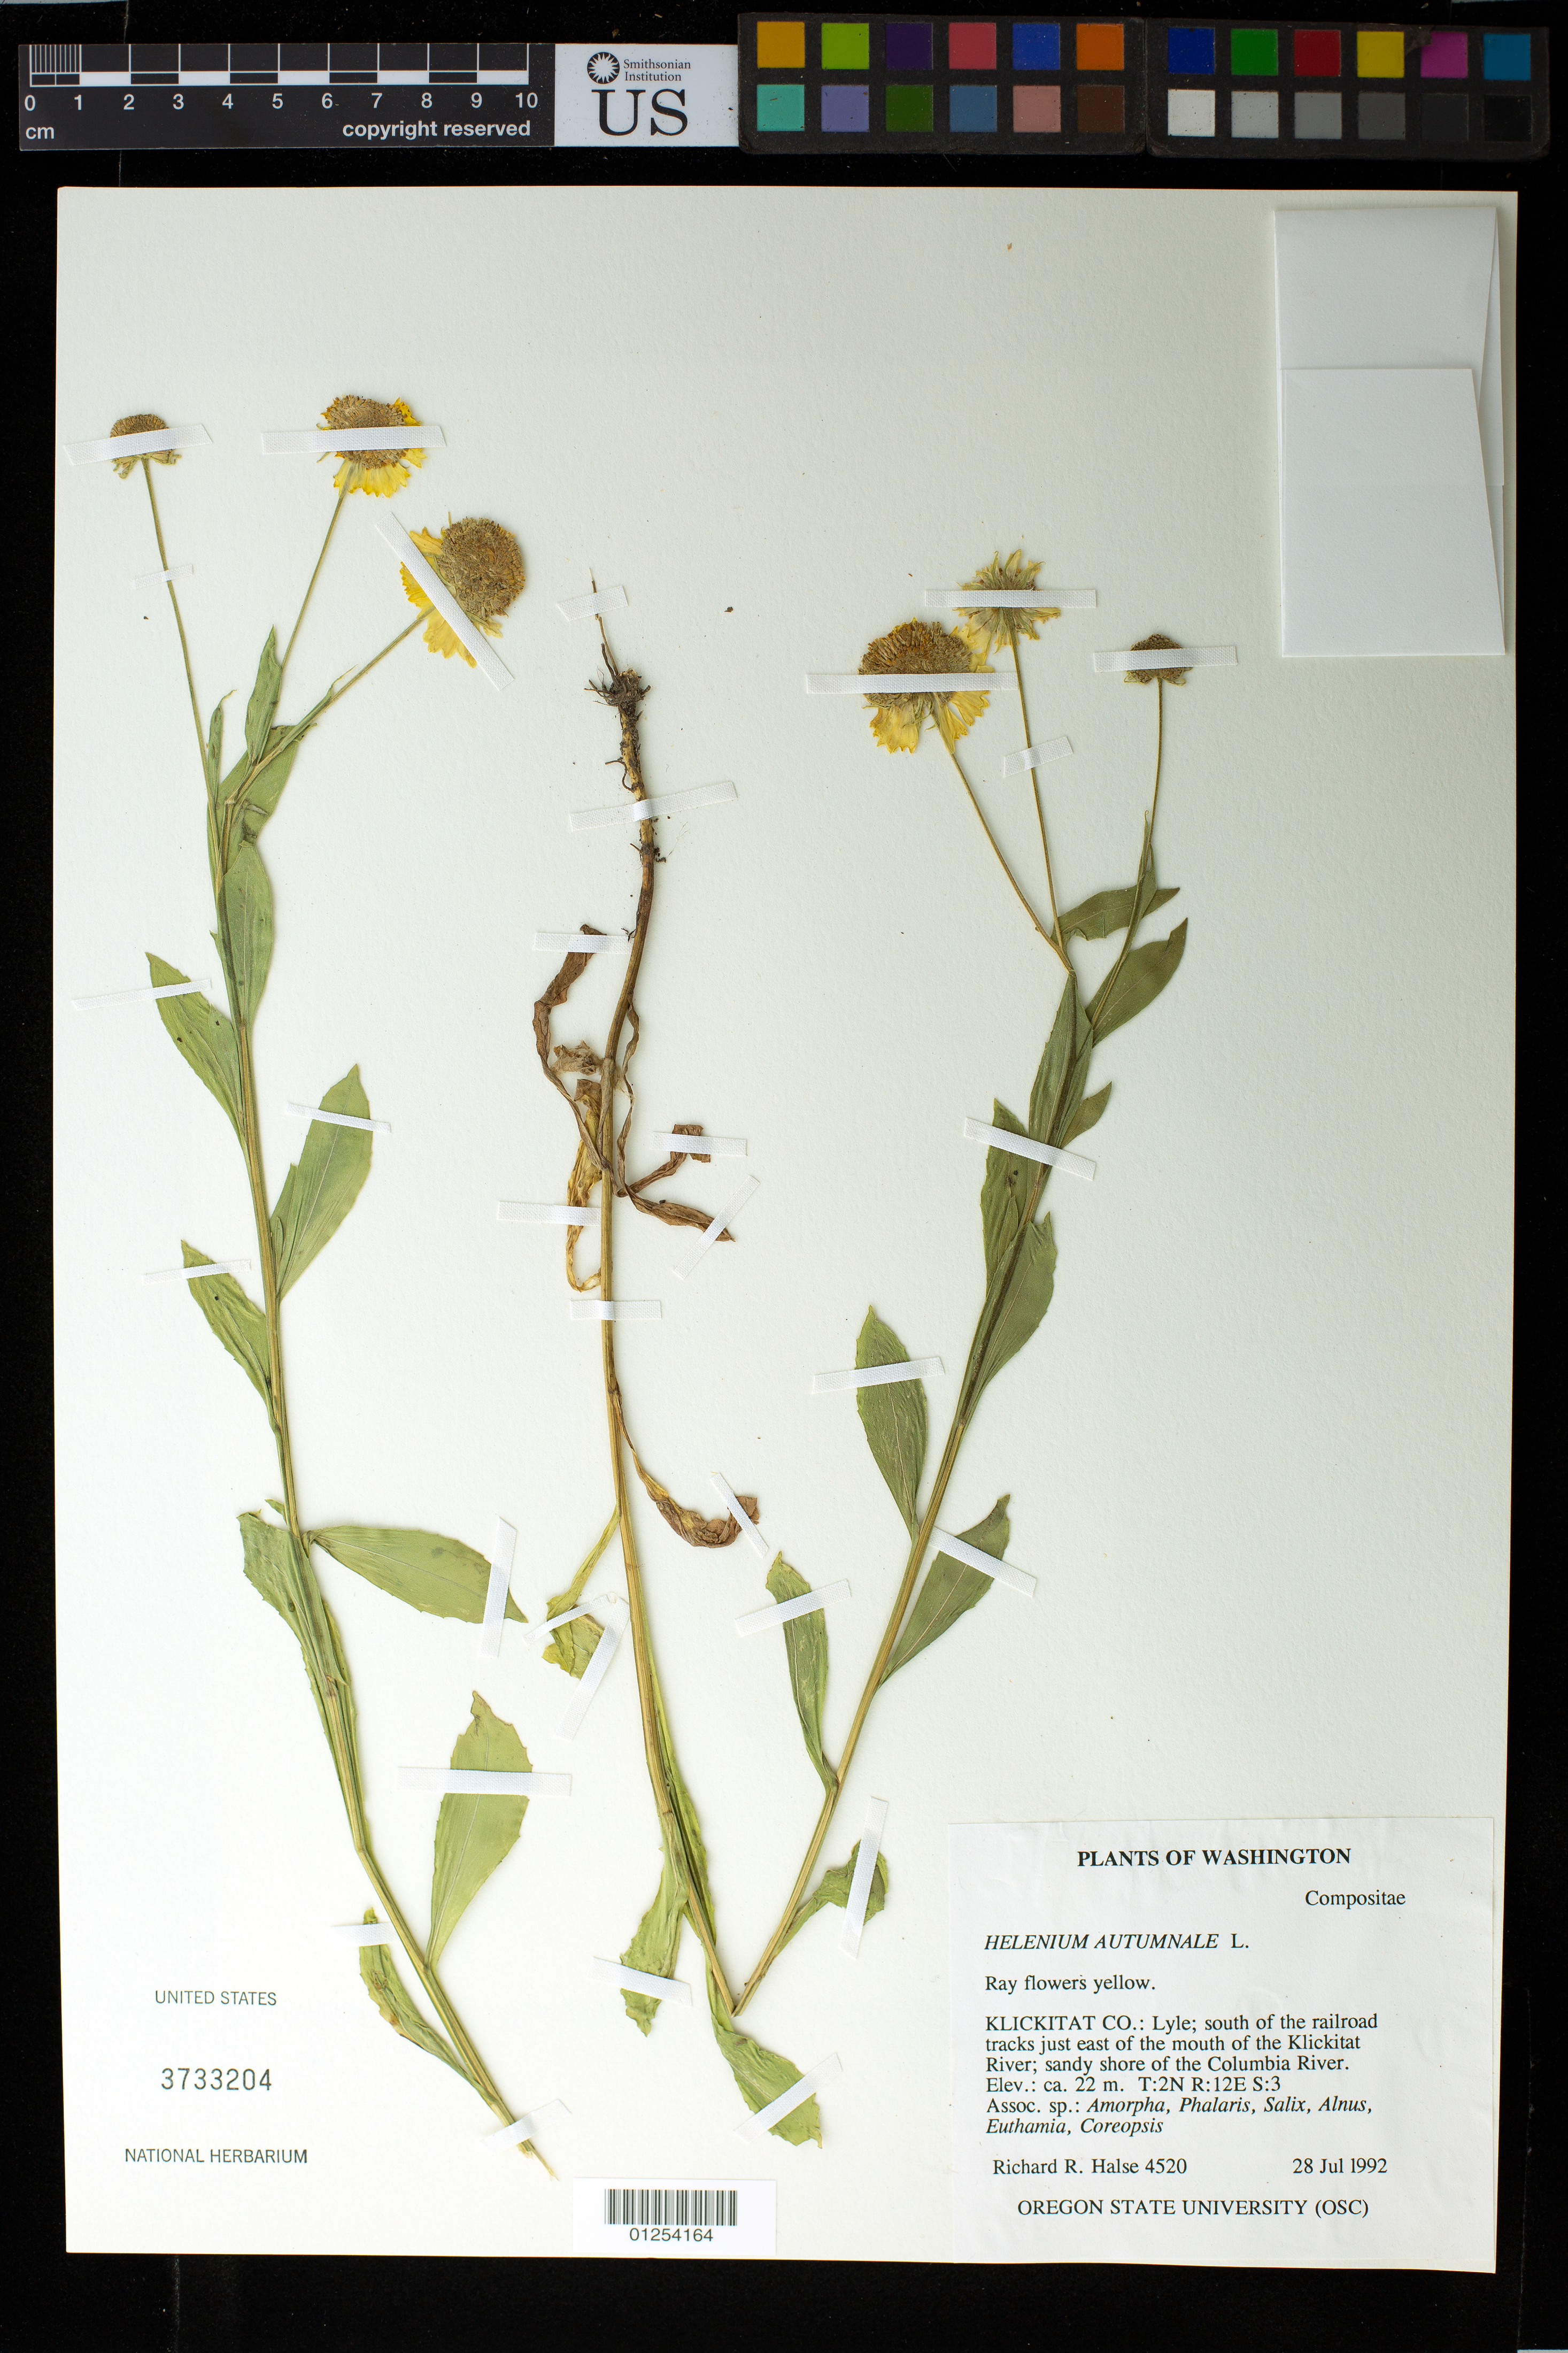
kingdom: Plantae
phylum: Tracheophyta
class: Magnoliopsida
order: Asterales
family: Asteraceae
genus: Helenium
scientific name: Helenium autumnale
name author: L.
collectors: R. Halse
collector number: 4520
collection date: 1992-07-28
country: United States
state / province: Washington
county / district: Klickitat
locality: Lyle; south of the railroad tracks just east of the mouth of the Klickitat River; sandy shore of the Columbia River. T:2N R:12E S:3.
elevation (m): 22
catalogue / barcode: US 3733204